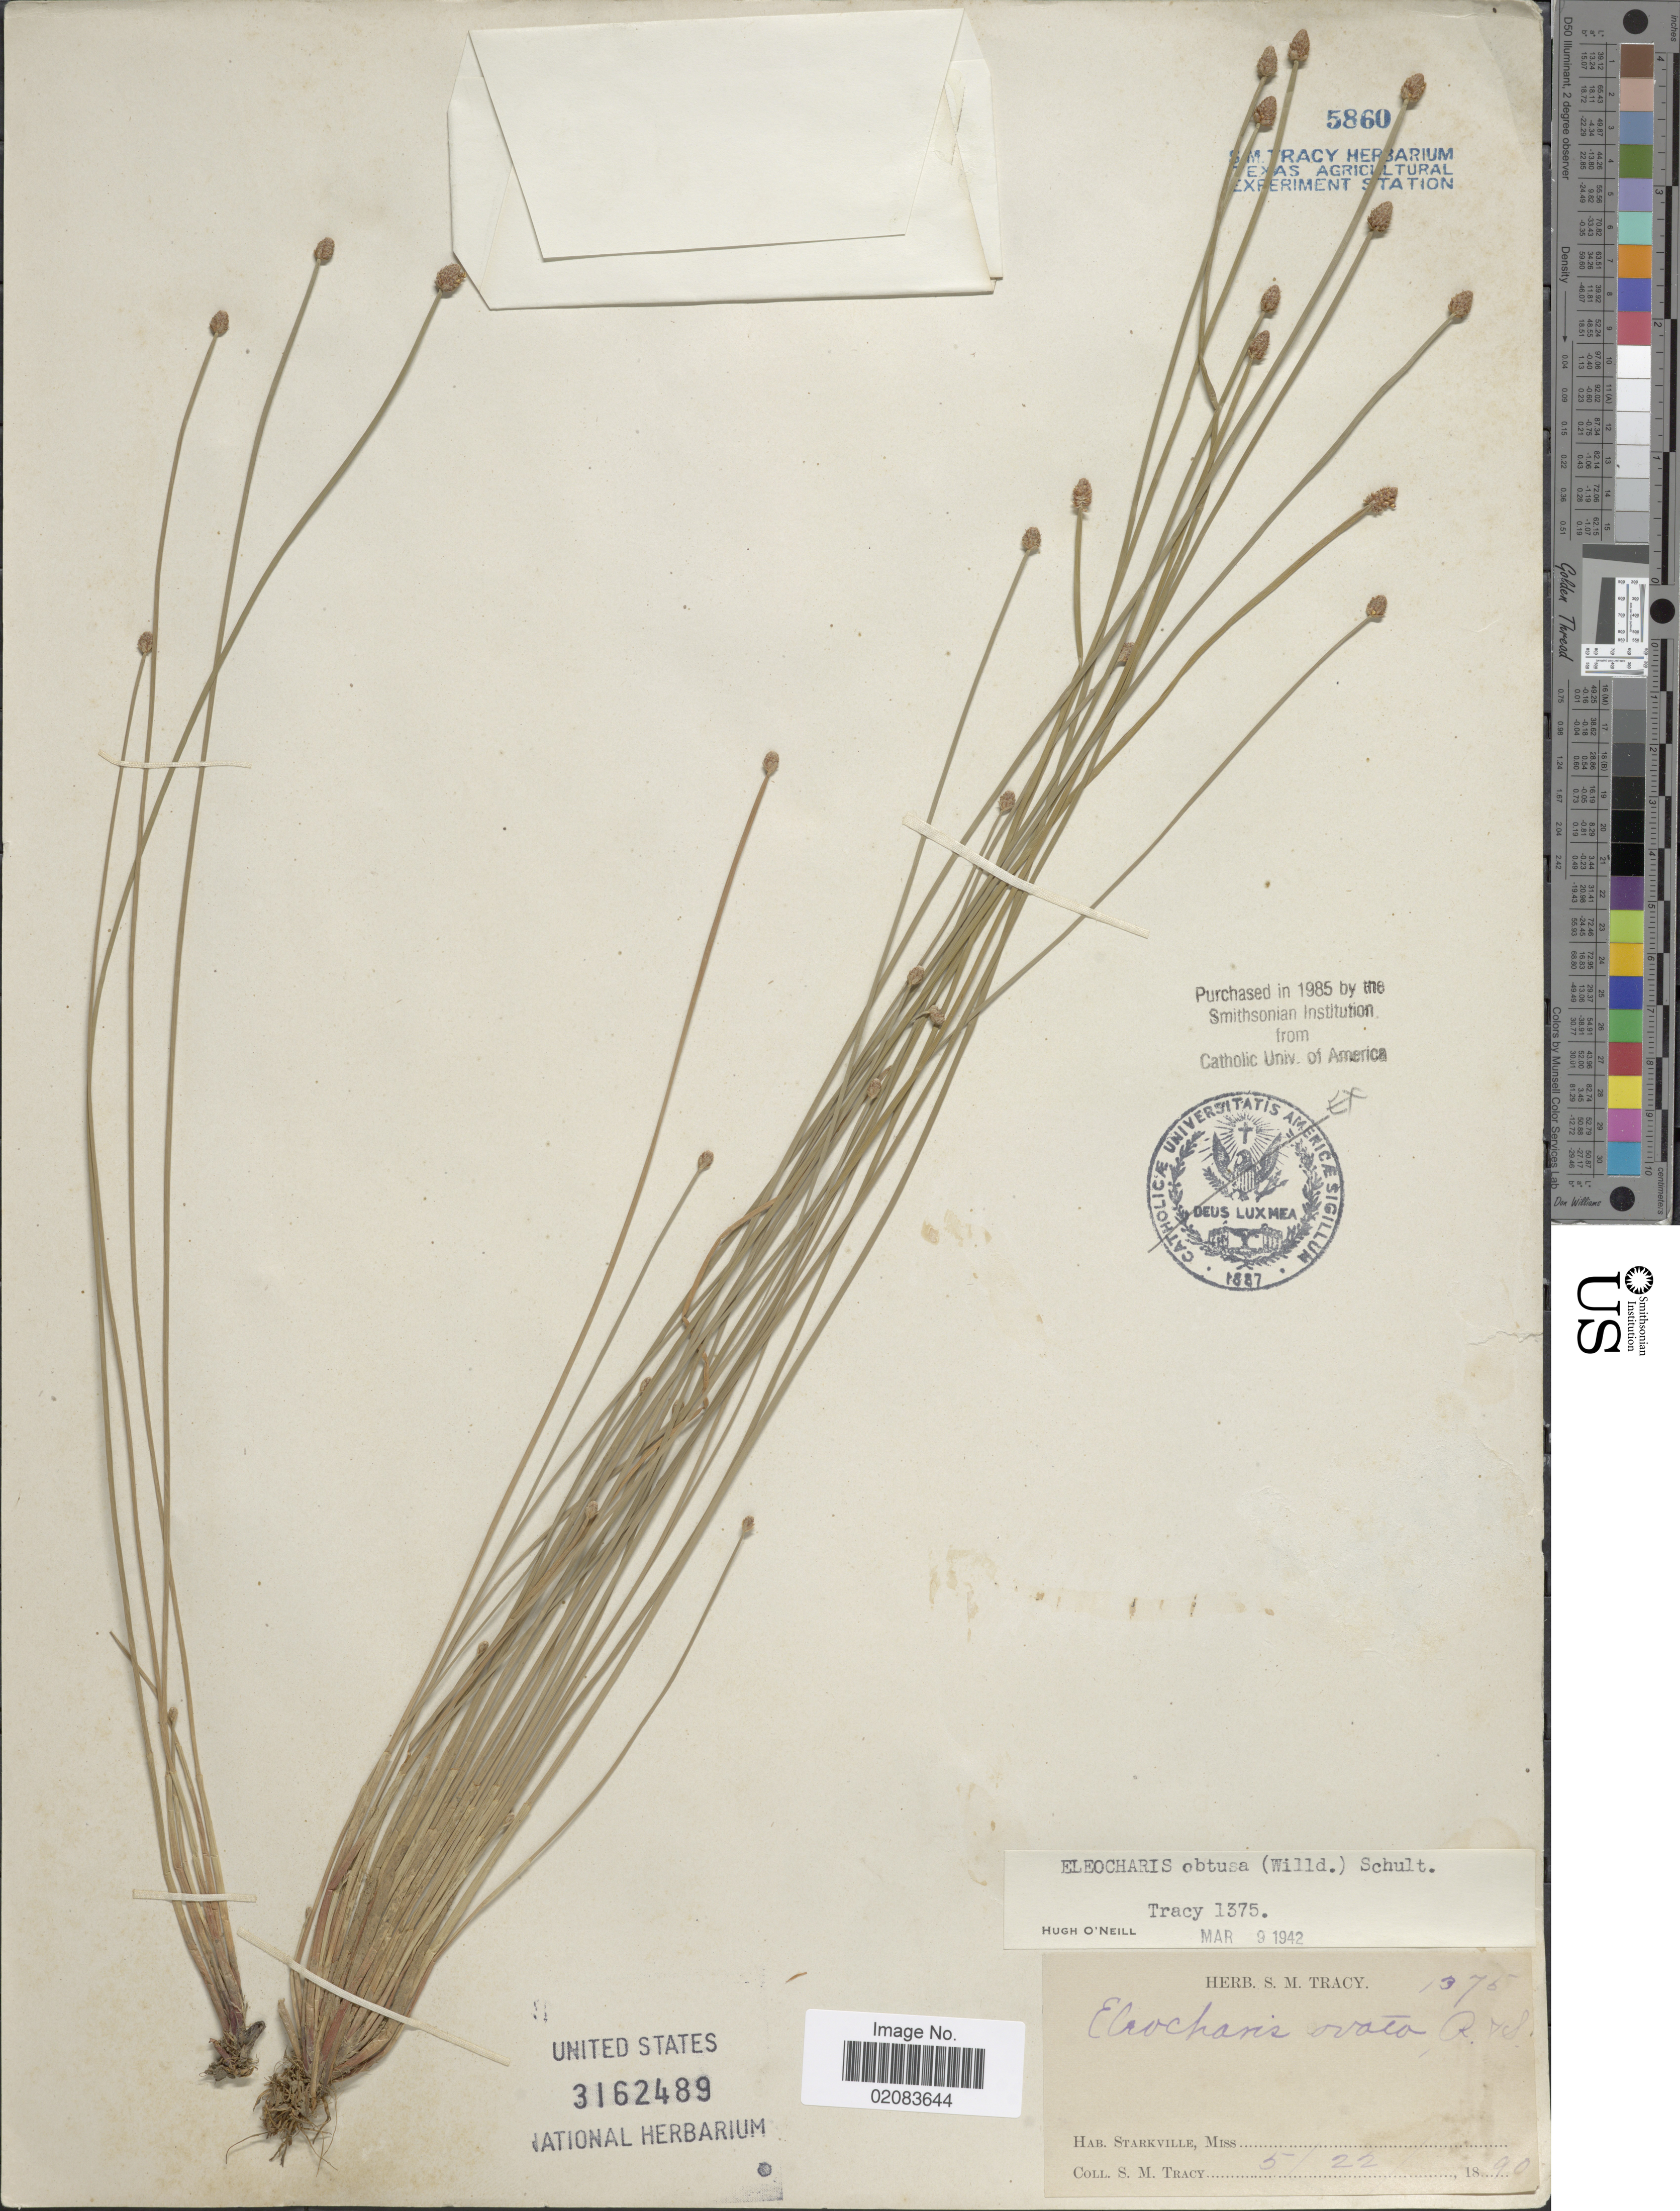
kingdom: Plantae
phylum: Tracheophyta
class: Liliopsida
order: Poales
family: Cyperaceae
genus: Eleocharis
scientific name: Eleocharis obtusa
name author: (Willd.) Schult.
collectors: S. M. Tracy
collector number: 1375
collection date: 1890-05-22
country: United States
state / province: Mississippi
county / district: Oktibbeha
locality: Starkville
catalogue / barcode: US 3162489